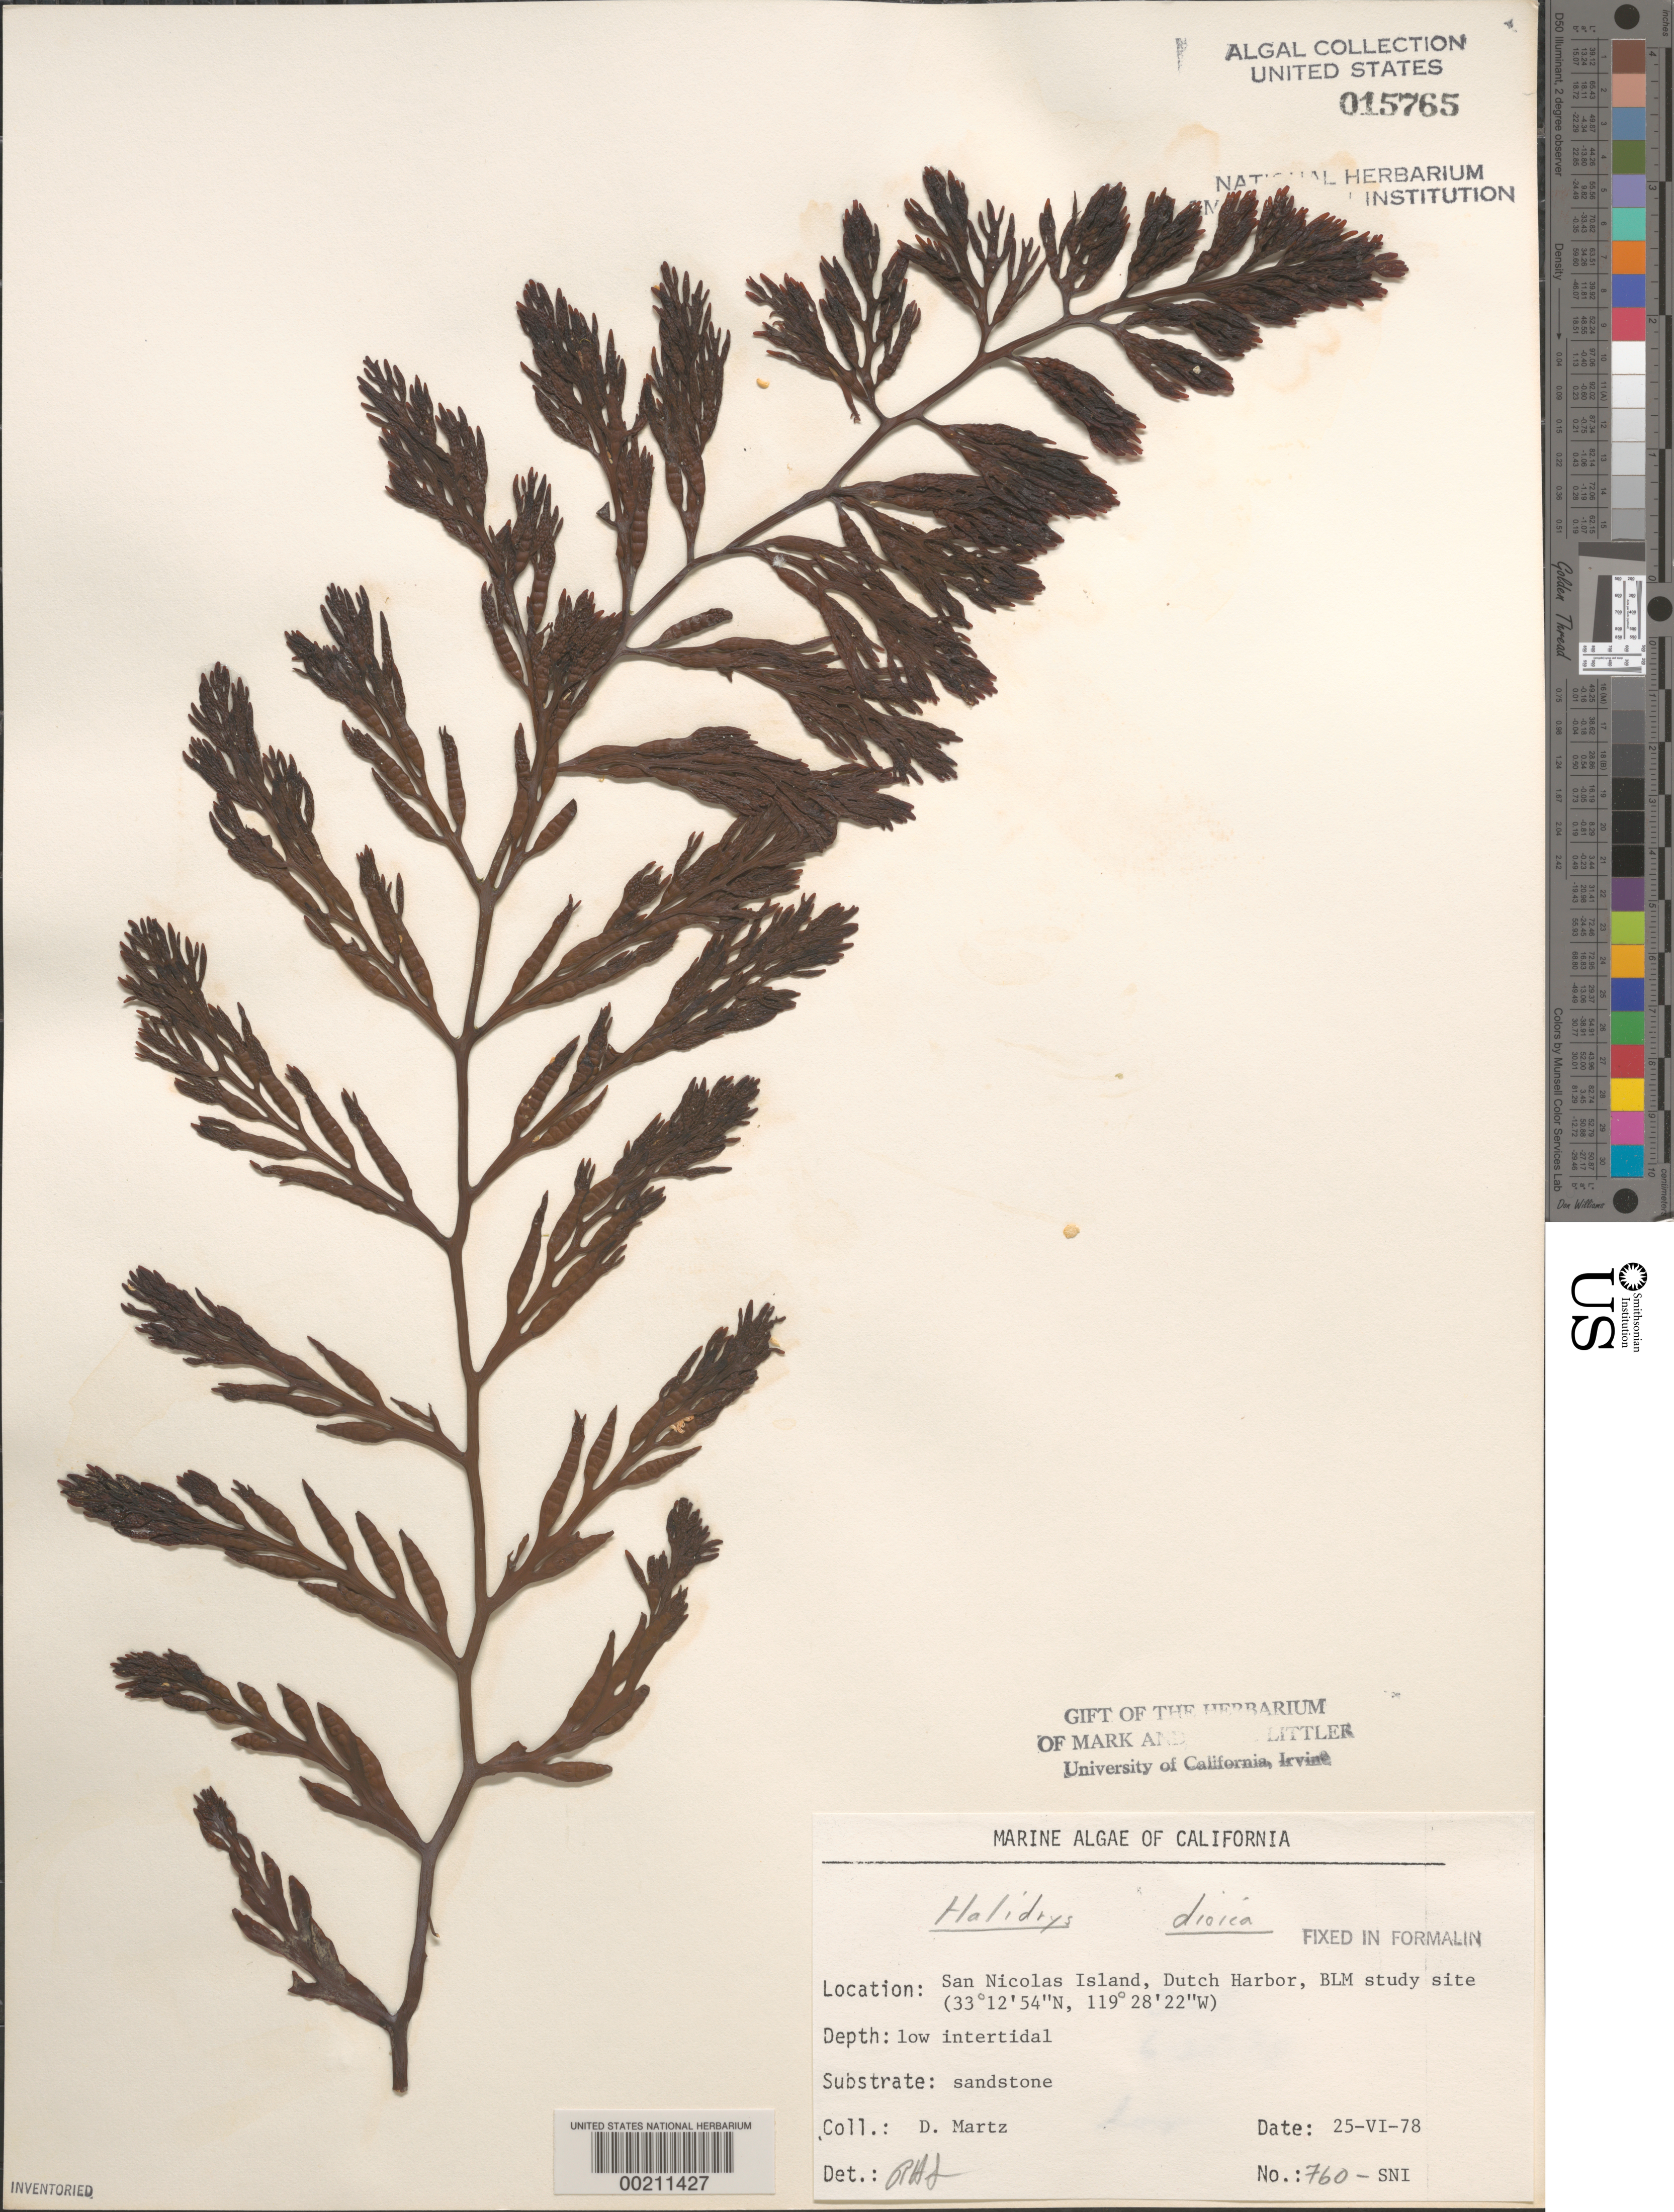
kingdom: Chromista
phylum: Ochrophyta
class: Phaeophyceae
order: Fucales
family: Sargassaceae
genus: Halidrys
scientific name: Halidrys dioica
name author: N.L. Gardner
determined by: Sims, Robert H.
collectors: D. Martz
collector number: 760-sni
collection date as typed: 25 Jun 1978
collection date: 1978-06-25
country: United States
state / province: California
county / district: Ventura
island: San Nicolas Island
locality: Dutch Harbor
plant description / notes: BLM-SOCALBIGHT Rocky Intertidal Survey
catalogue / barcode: US 15765